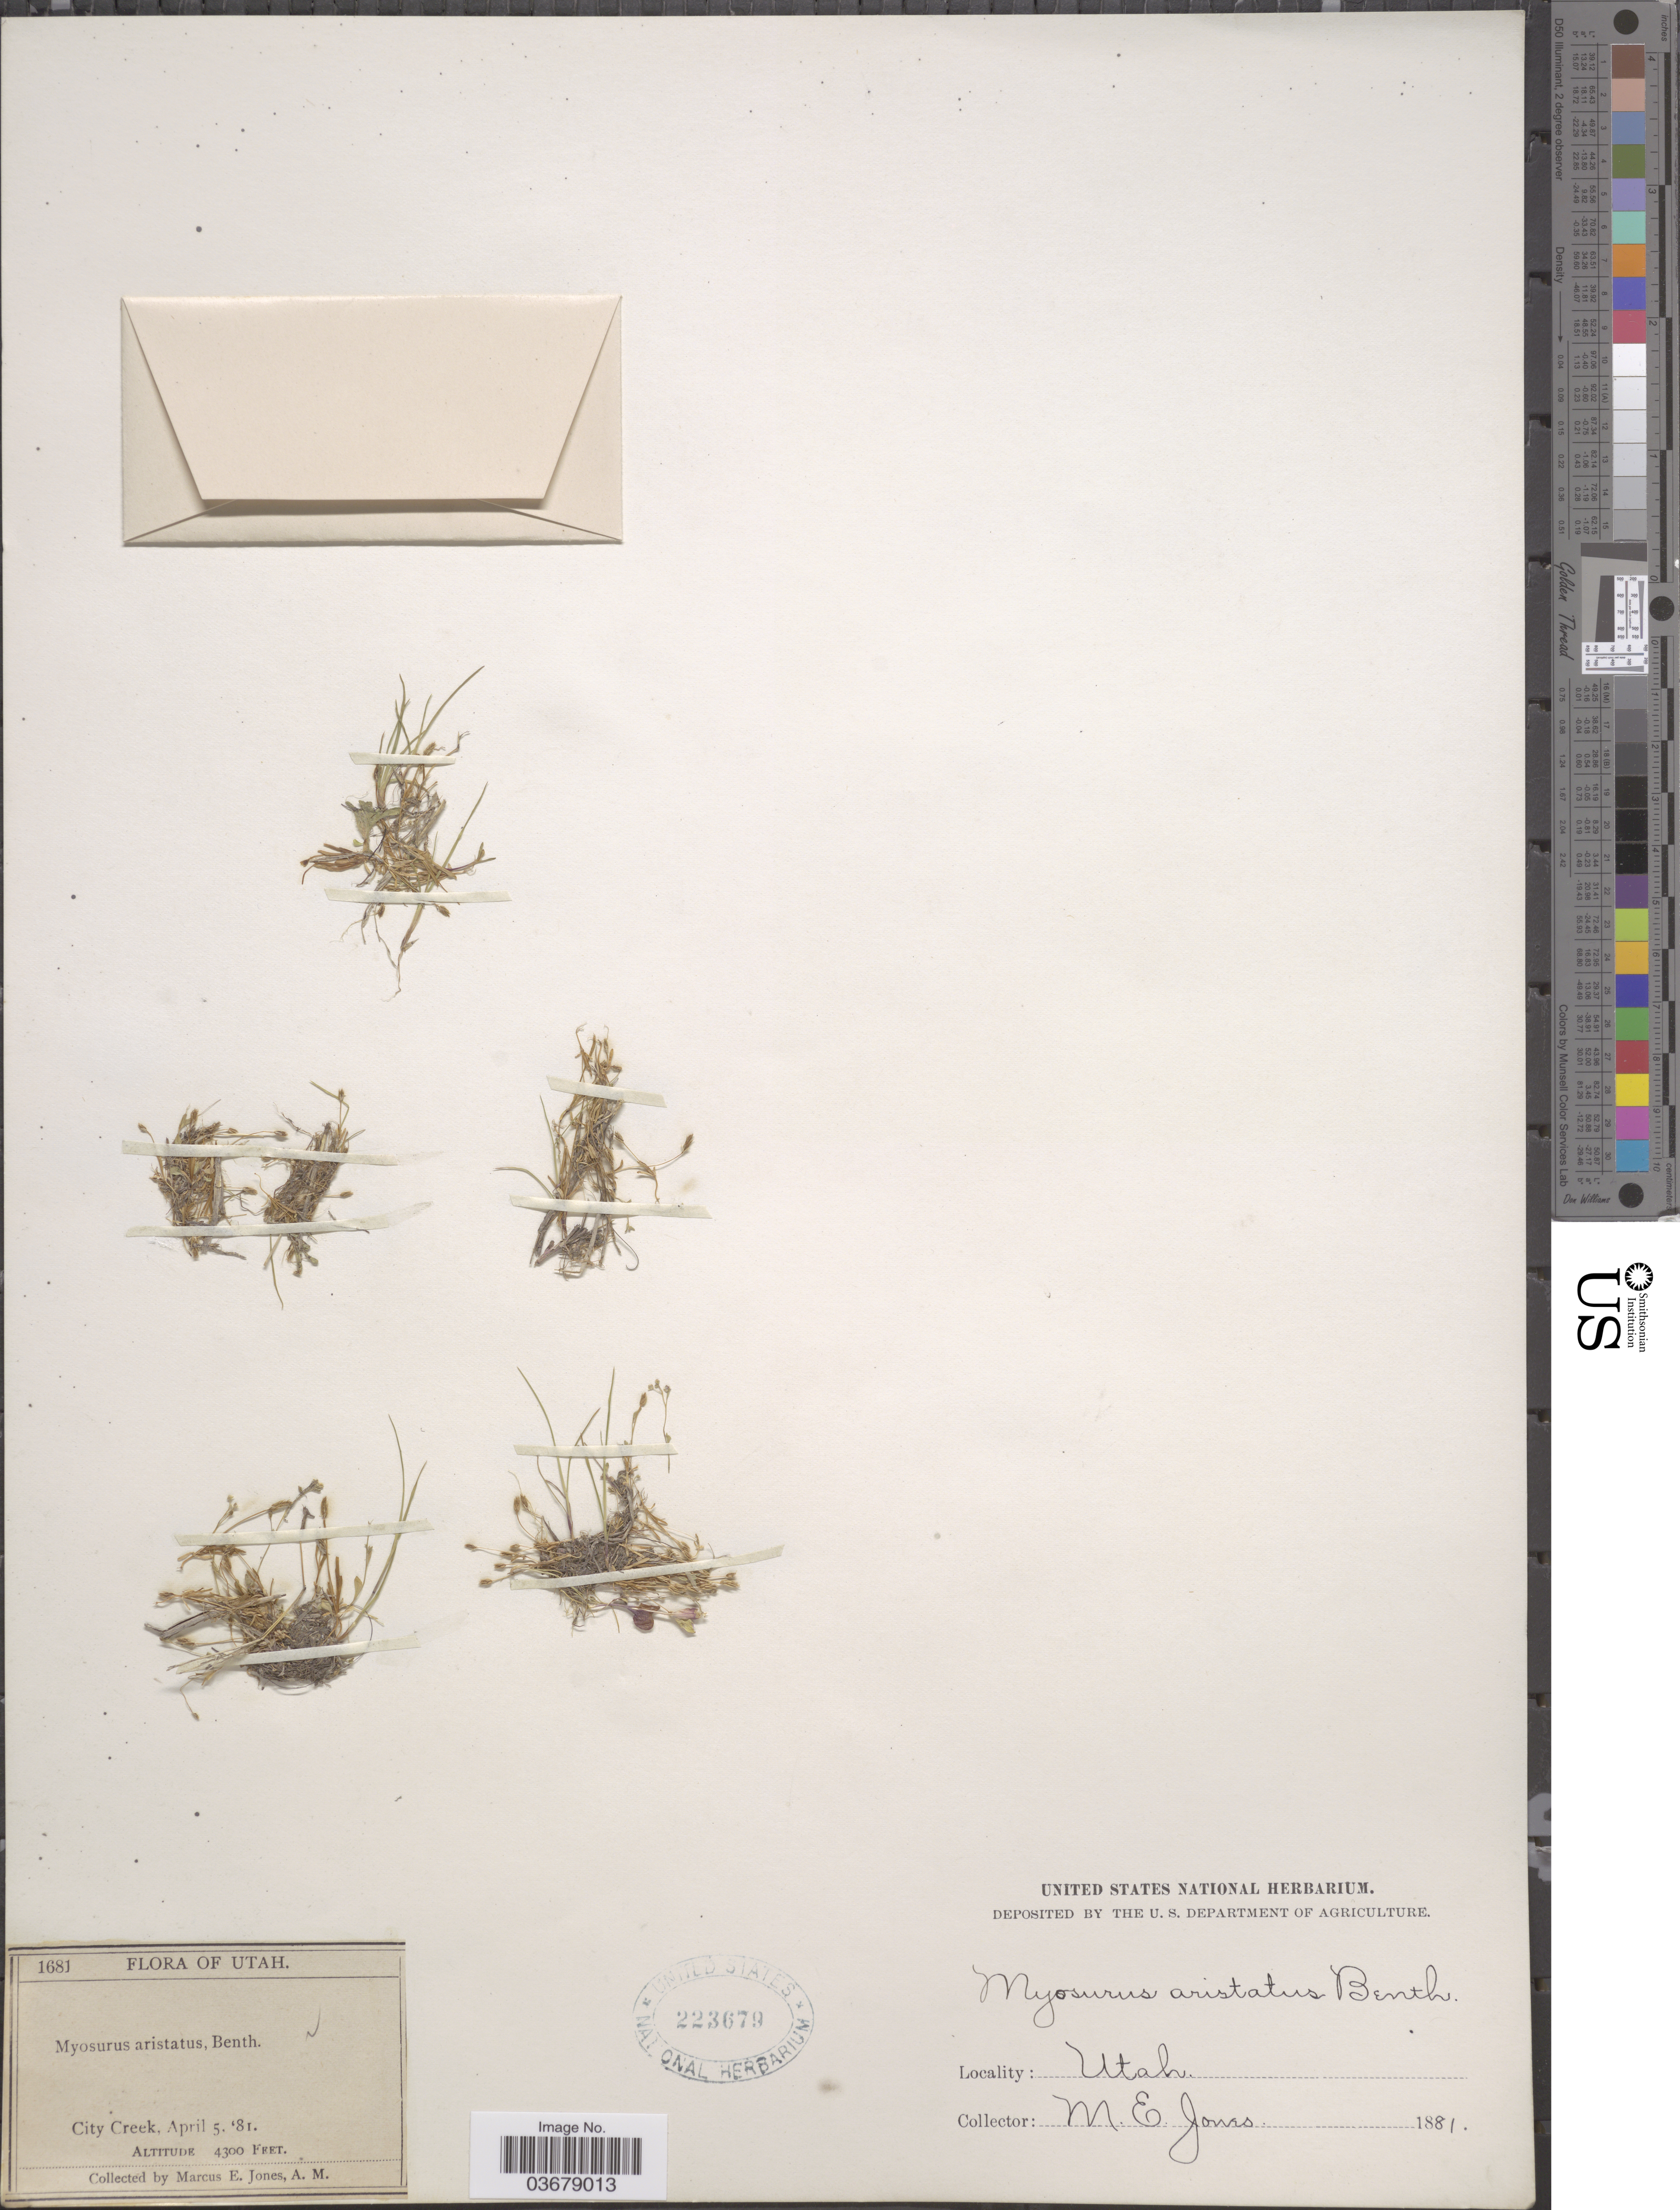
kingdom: Plantae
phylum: Tracheophyta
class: Magnoliopsida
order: Ranunculales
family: Ranunculaceae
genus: Myosurus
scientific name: Myosurus aristatus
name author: Benth.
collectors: M. E. Jones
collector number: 1681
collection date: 1881-04-05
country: United States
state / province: Utah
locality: City Creek.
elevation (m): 1311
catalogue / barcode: US 223679